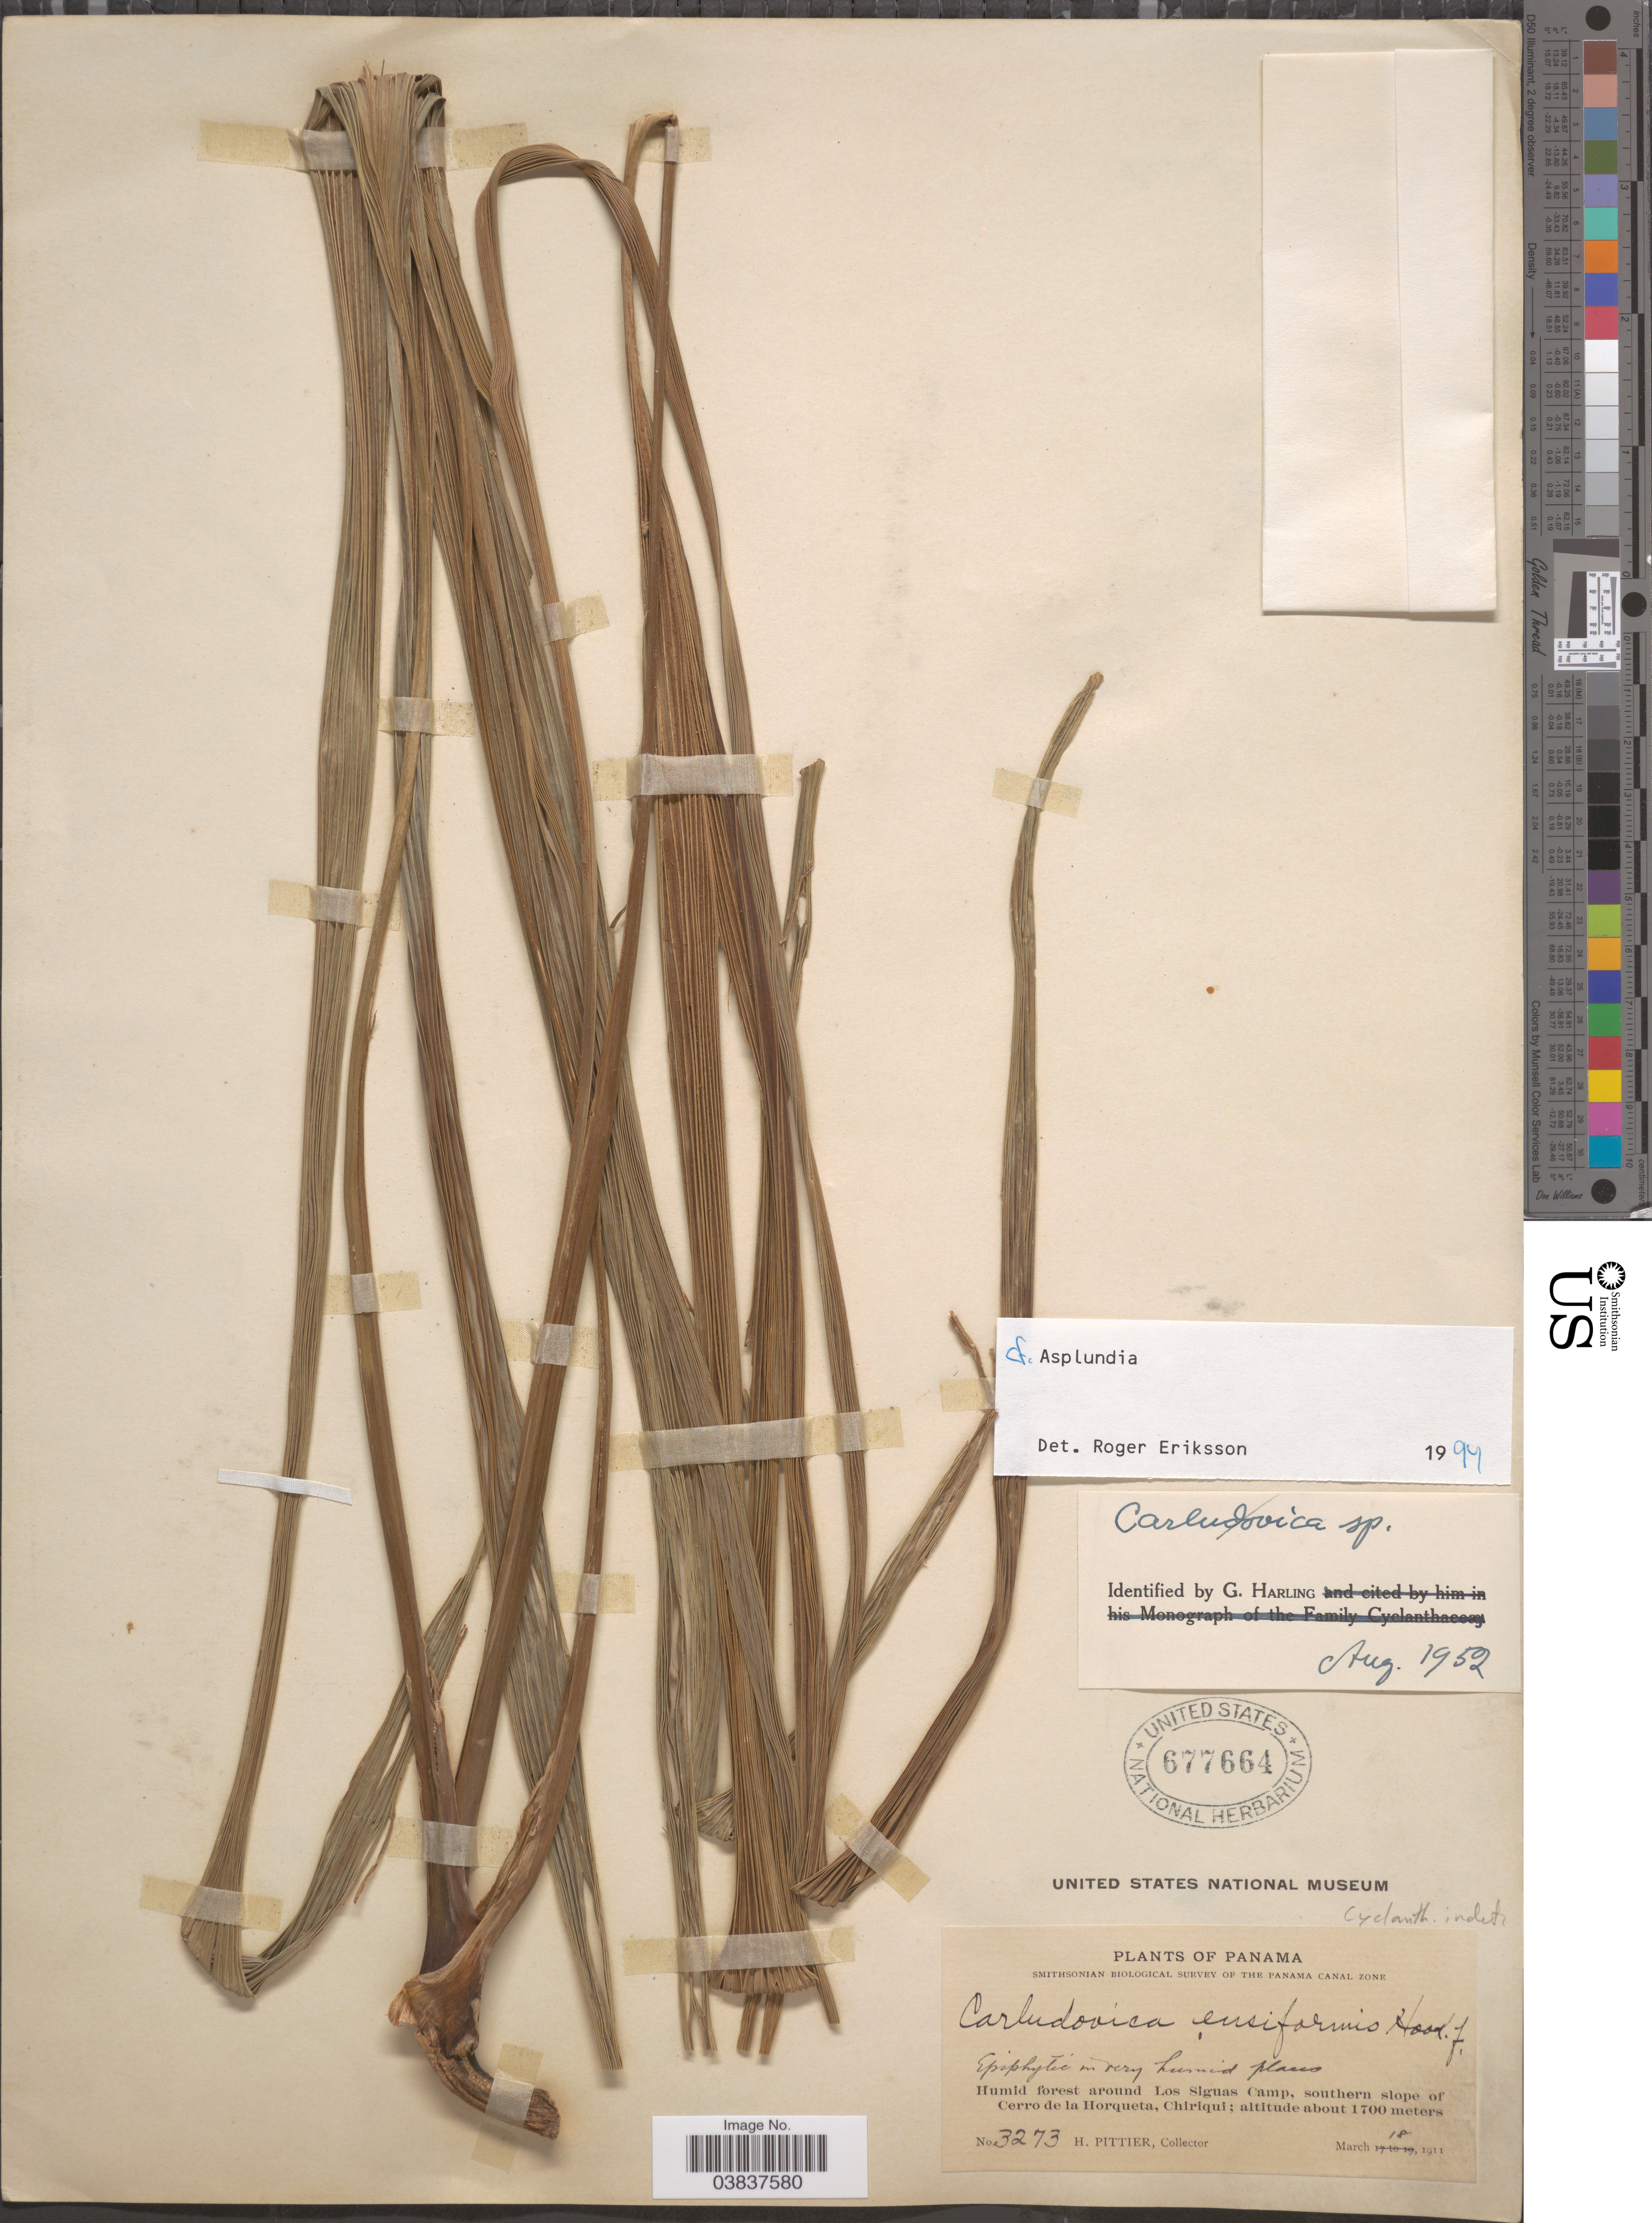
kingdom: Plantae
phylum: Tracheophyta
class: Liliopsida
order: Pandanales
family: Cyclanthaceae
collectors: H. F. Pittier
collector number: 3273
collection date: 1911-03-18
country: Panama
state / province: Chiriqui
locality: Around Los Siguas Camp, southern slope of Cerro la Horqueta.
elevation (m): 1700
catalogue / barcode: US 677664